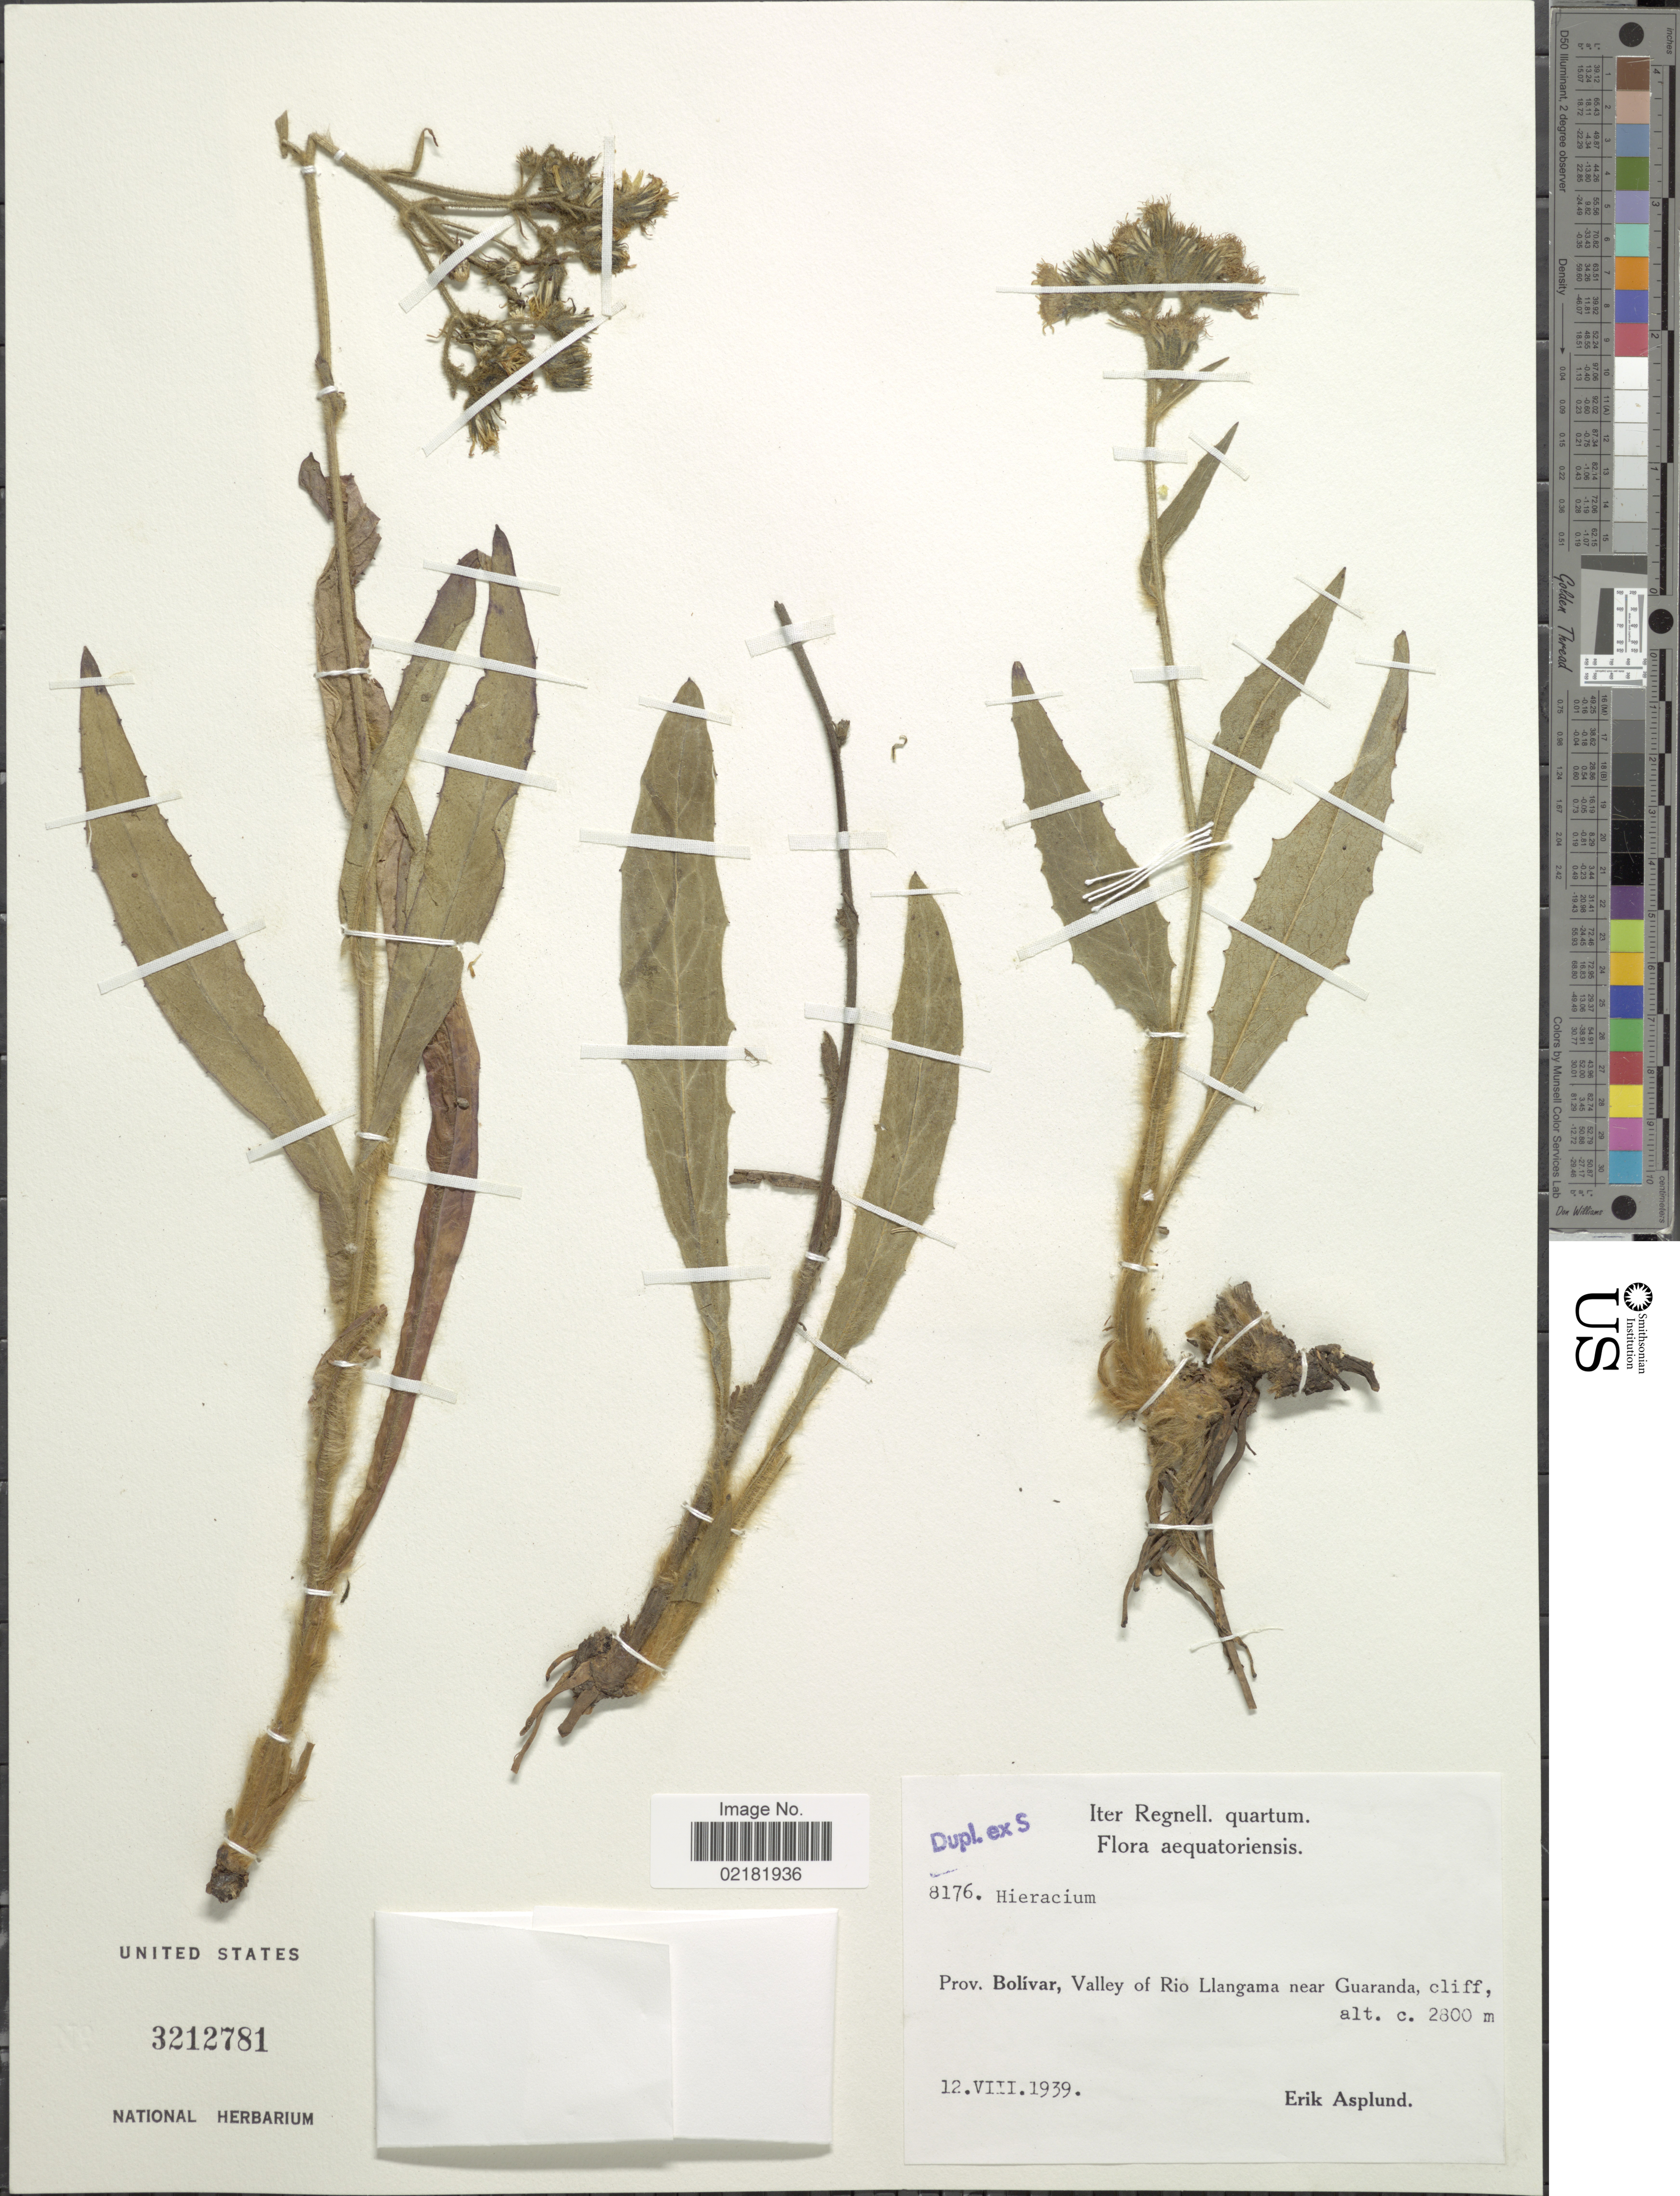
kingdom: Plantae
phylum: Tracheophyta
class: Magnoliopsida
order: Asterales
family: Asteraceae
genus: Hieracium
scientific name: Hieracium repandulare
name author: Druce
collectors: E. Asplund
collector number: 8176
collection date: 1939-08-12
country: Ecuador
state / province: Bolívar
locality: Valley of Rio Llangama near Guarana, cliff.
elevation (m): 2800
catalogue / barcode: US 3212781